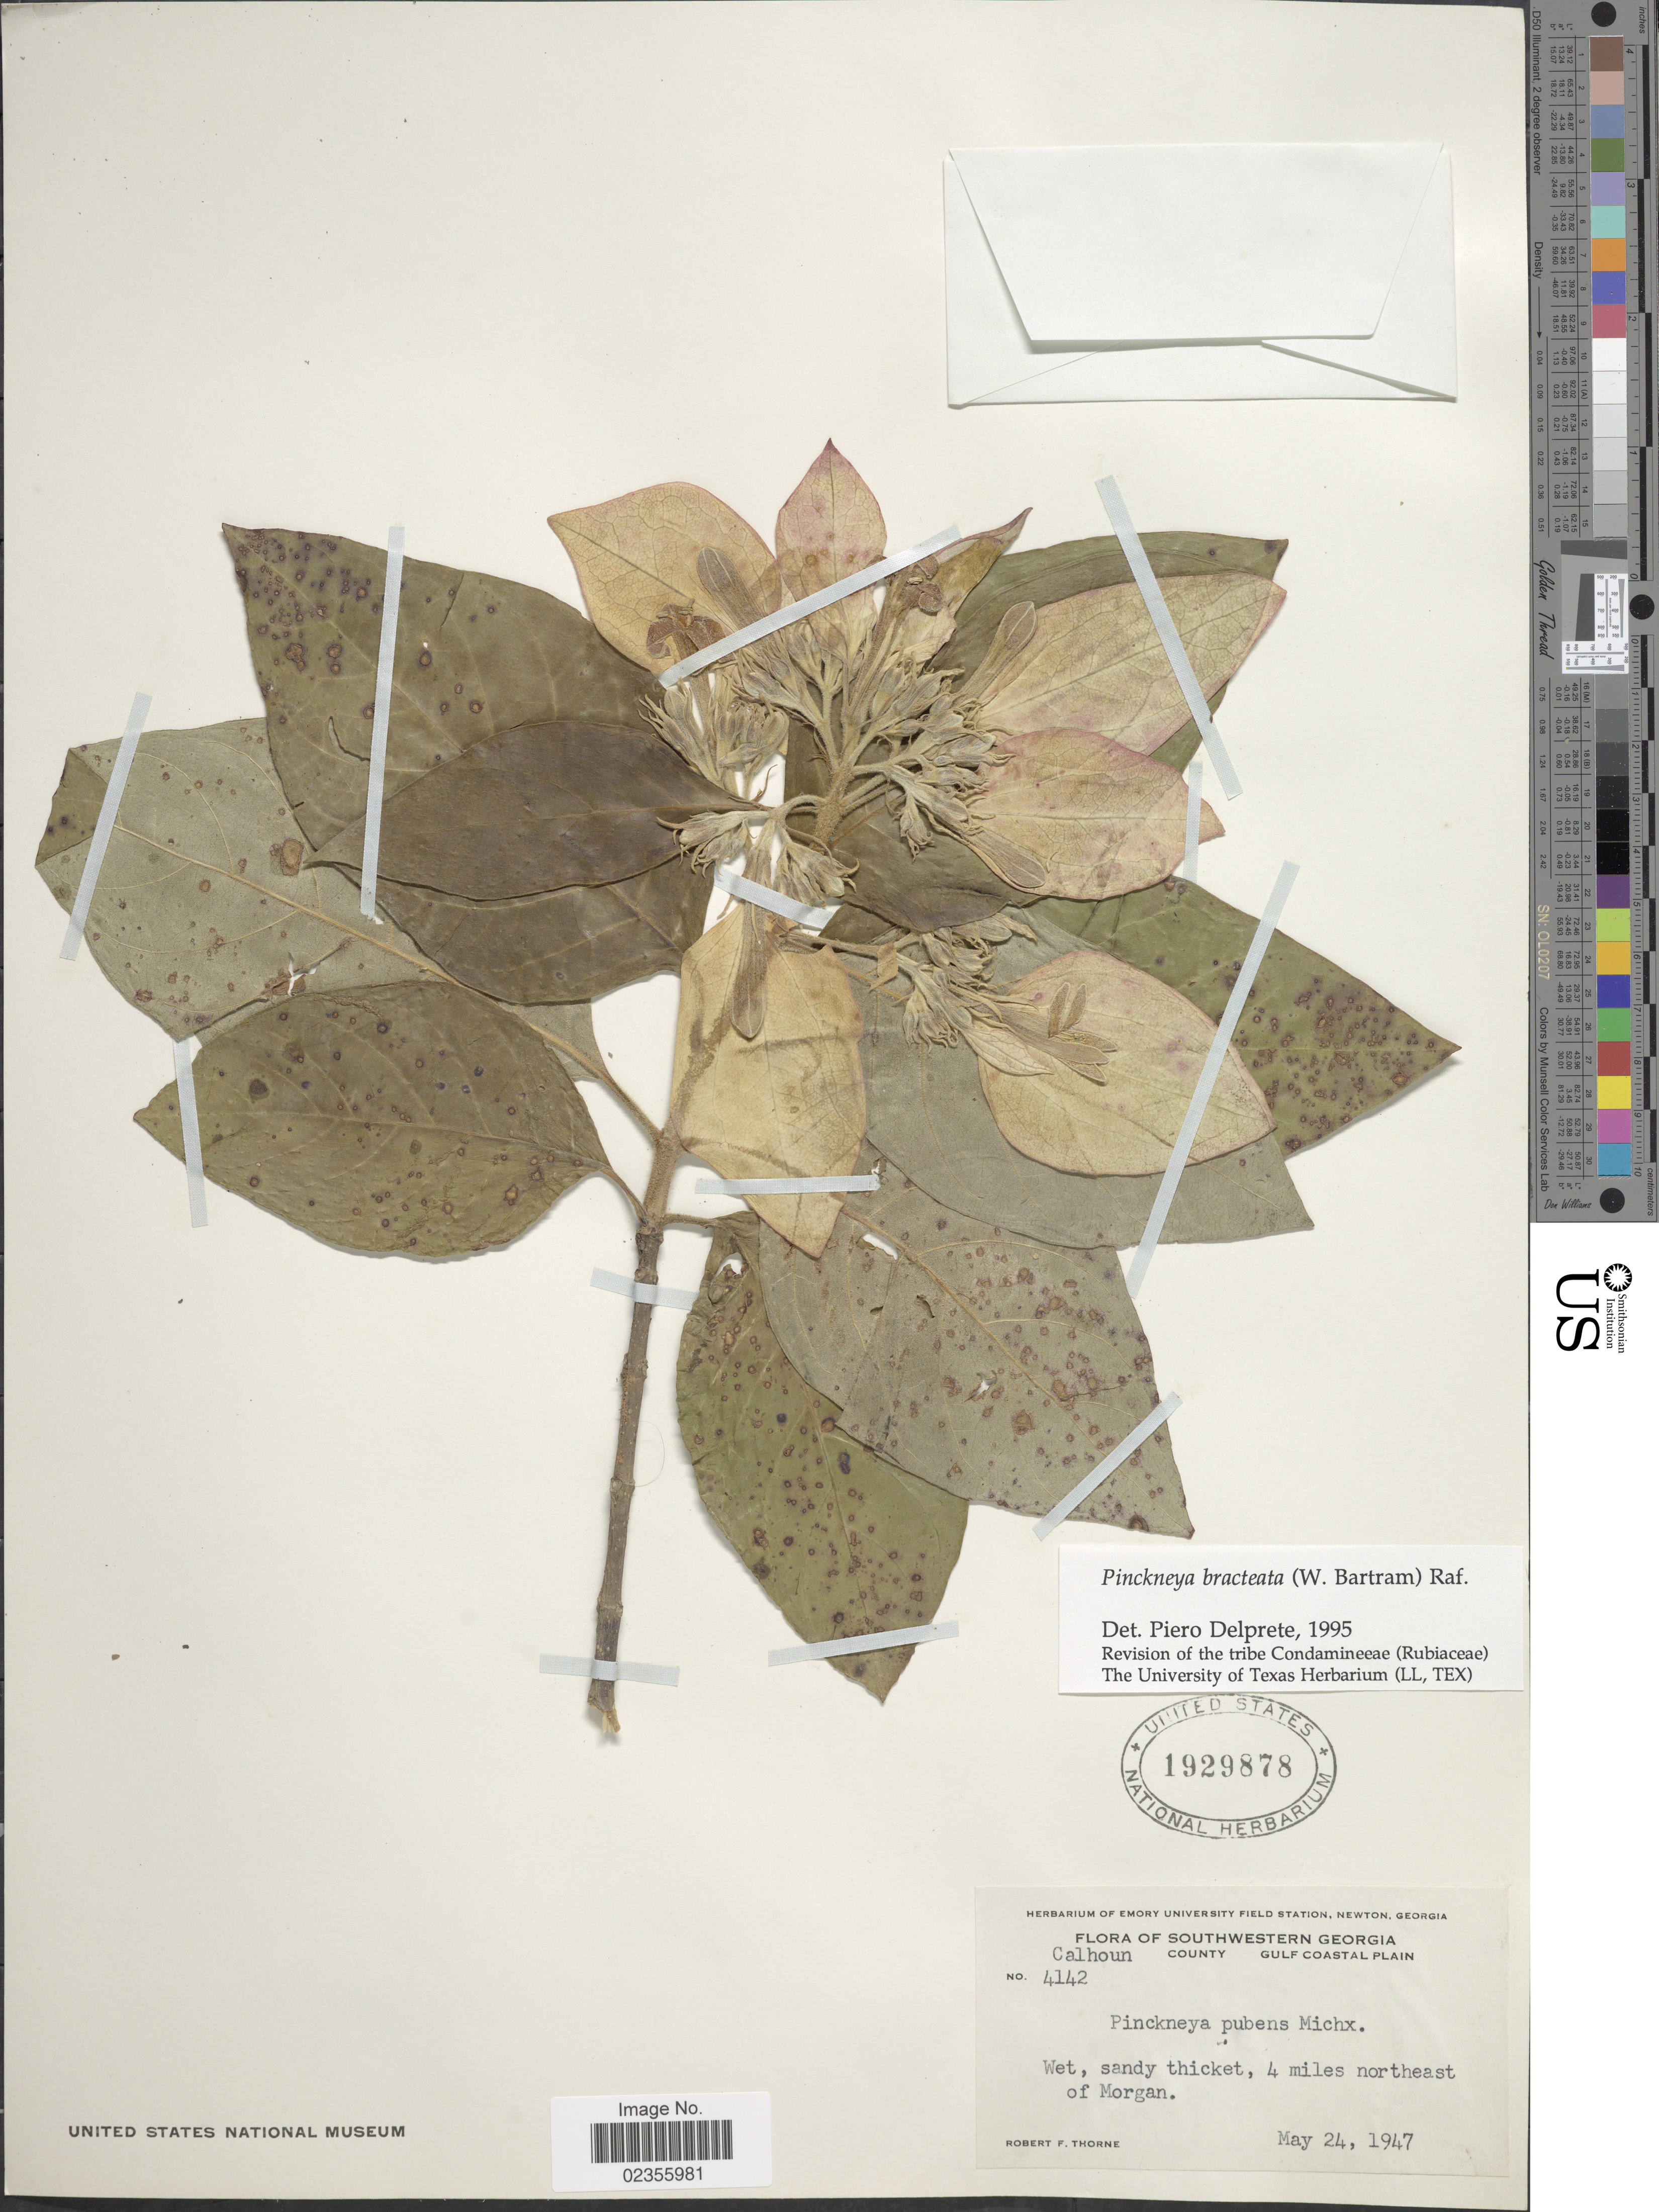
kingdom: Plantae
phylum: Tracheophyta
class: Magnoliopsida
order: Gentianales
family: Rubiaceae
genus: Pinckneya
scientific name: Pinckneya pubens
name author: Michx.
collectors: R. F. Thorne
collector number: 4142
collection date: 1947-05-24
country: United States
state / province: Georgia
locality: Southwestern Georgia. Calhoun County, Gulf Coastal Plain. Wet, sandy thicket, 4 miles northeast of Morgan.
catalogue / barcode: US 1929878